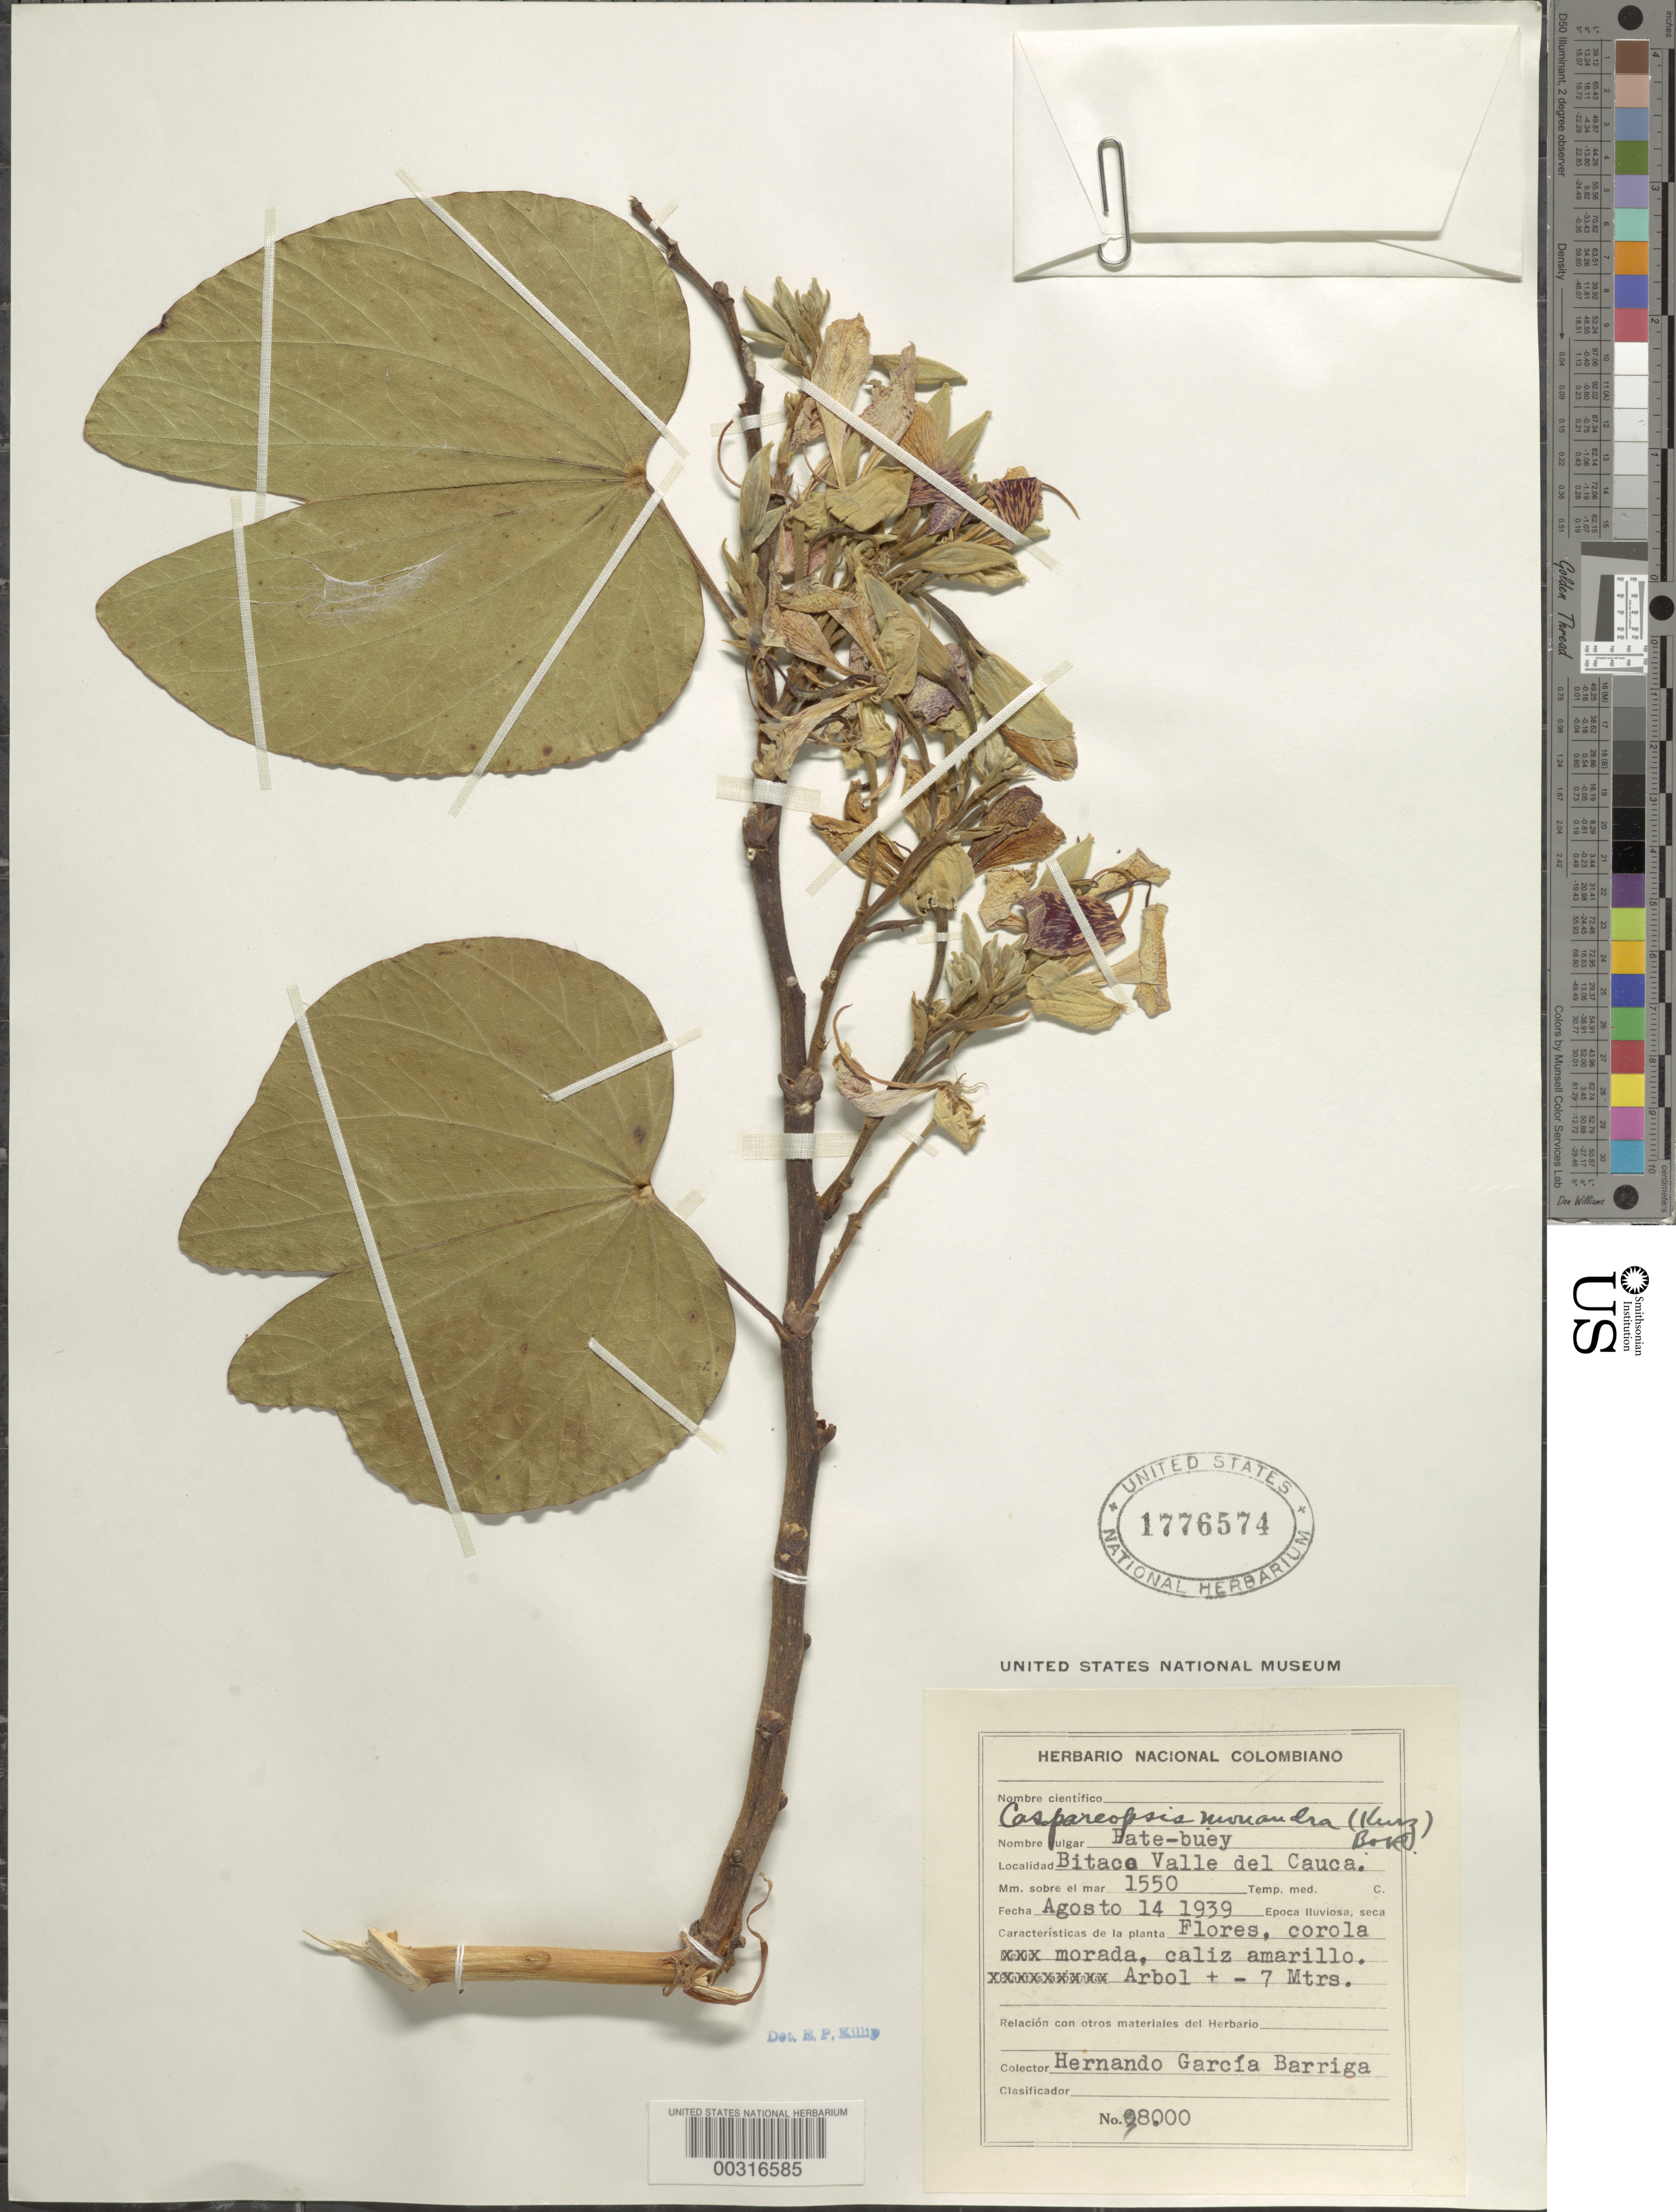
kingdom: Plantae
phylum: Tracheophyta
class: Magnoliopsida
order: Fabales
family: Fabaceae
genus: Bauhinia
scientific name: Bauhinia monandra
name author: Kurz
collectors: H. García Barriga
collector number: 8000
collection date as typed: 14 Aug 1939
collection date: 1939-08-14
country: Colombia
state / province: Valle del Cauca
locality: Bitaco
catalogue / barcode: US 1776574